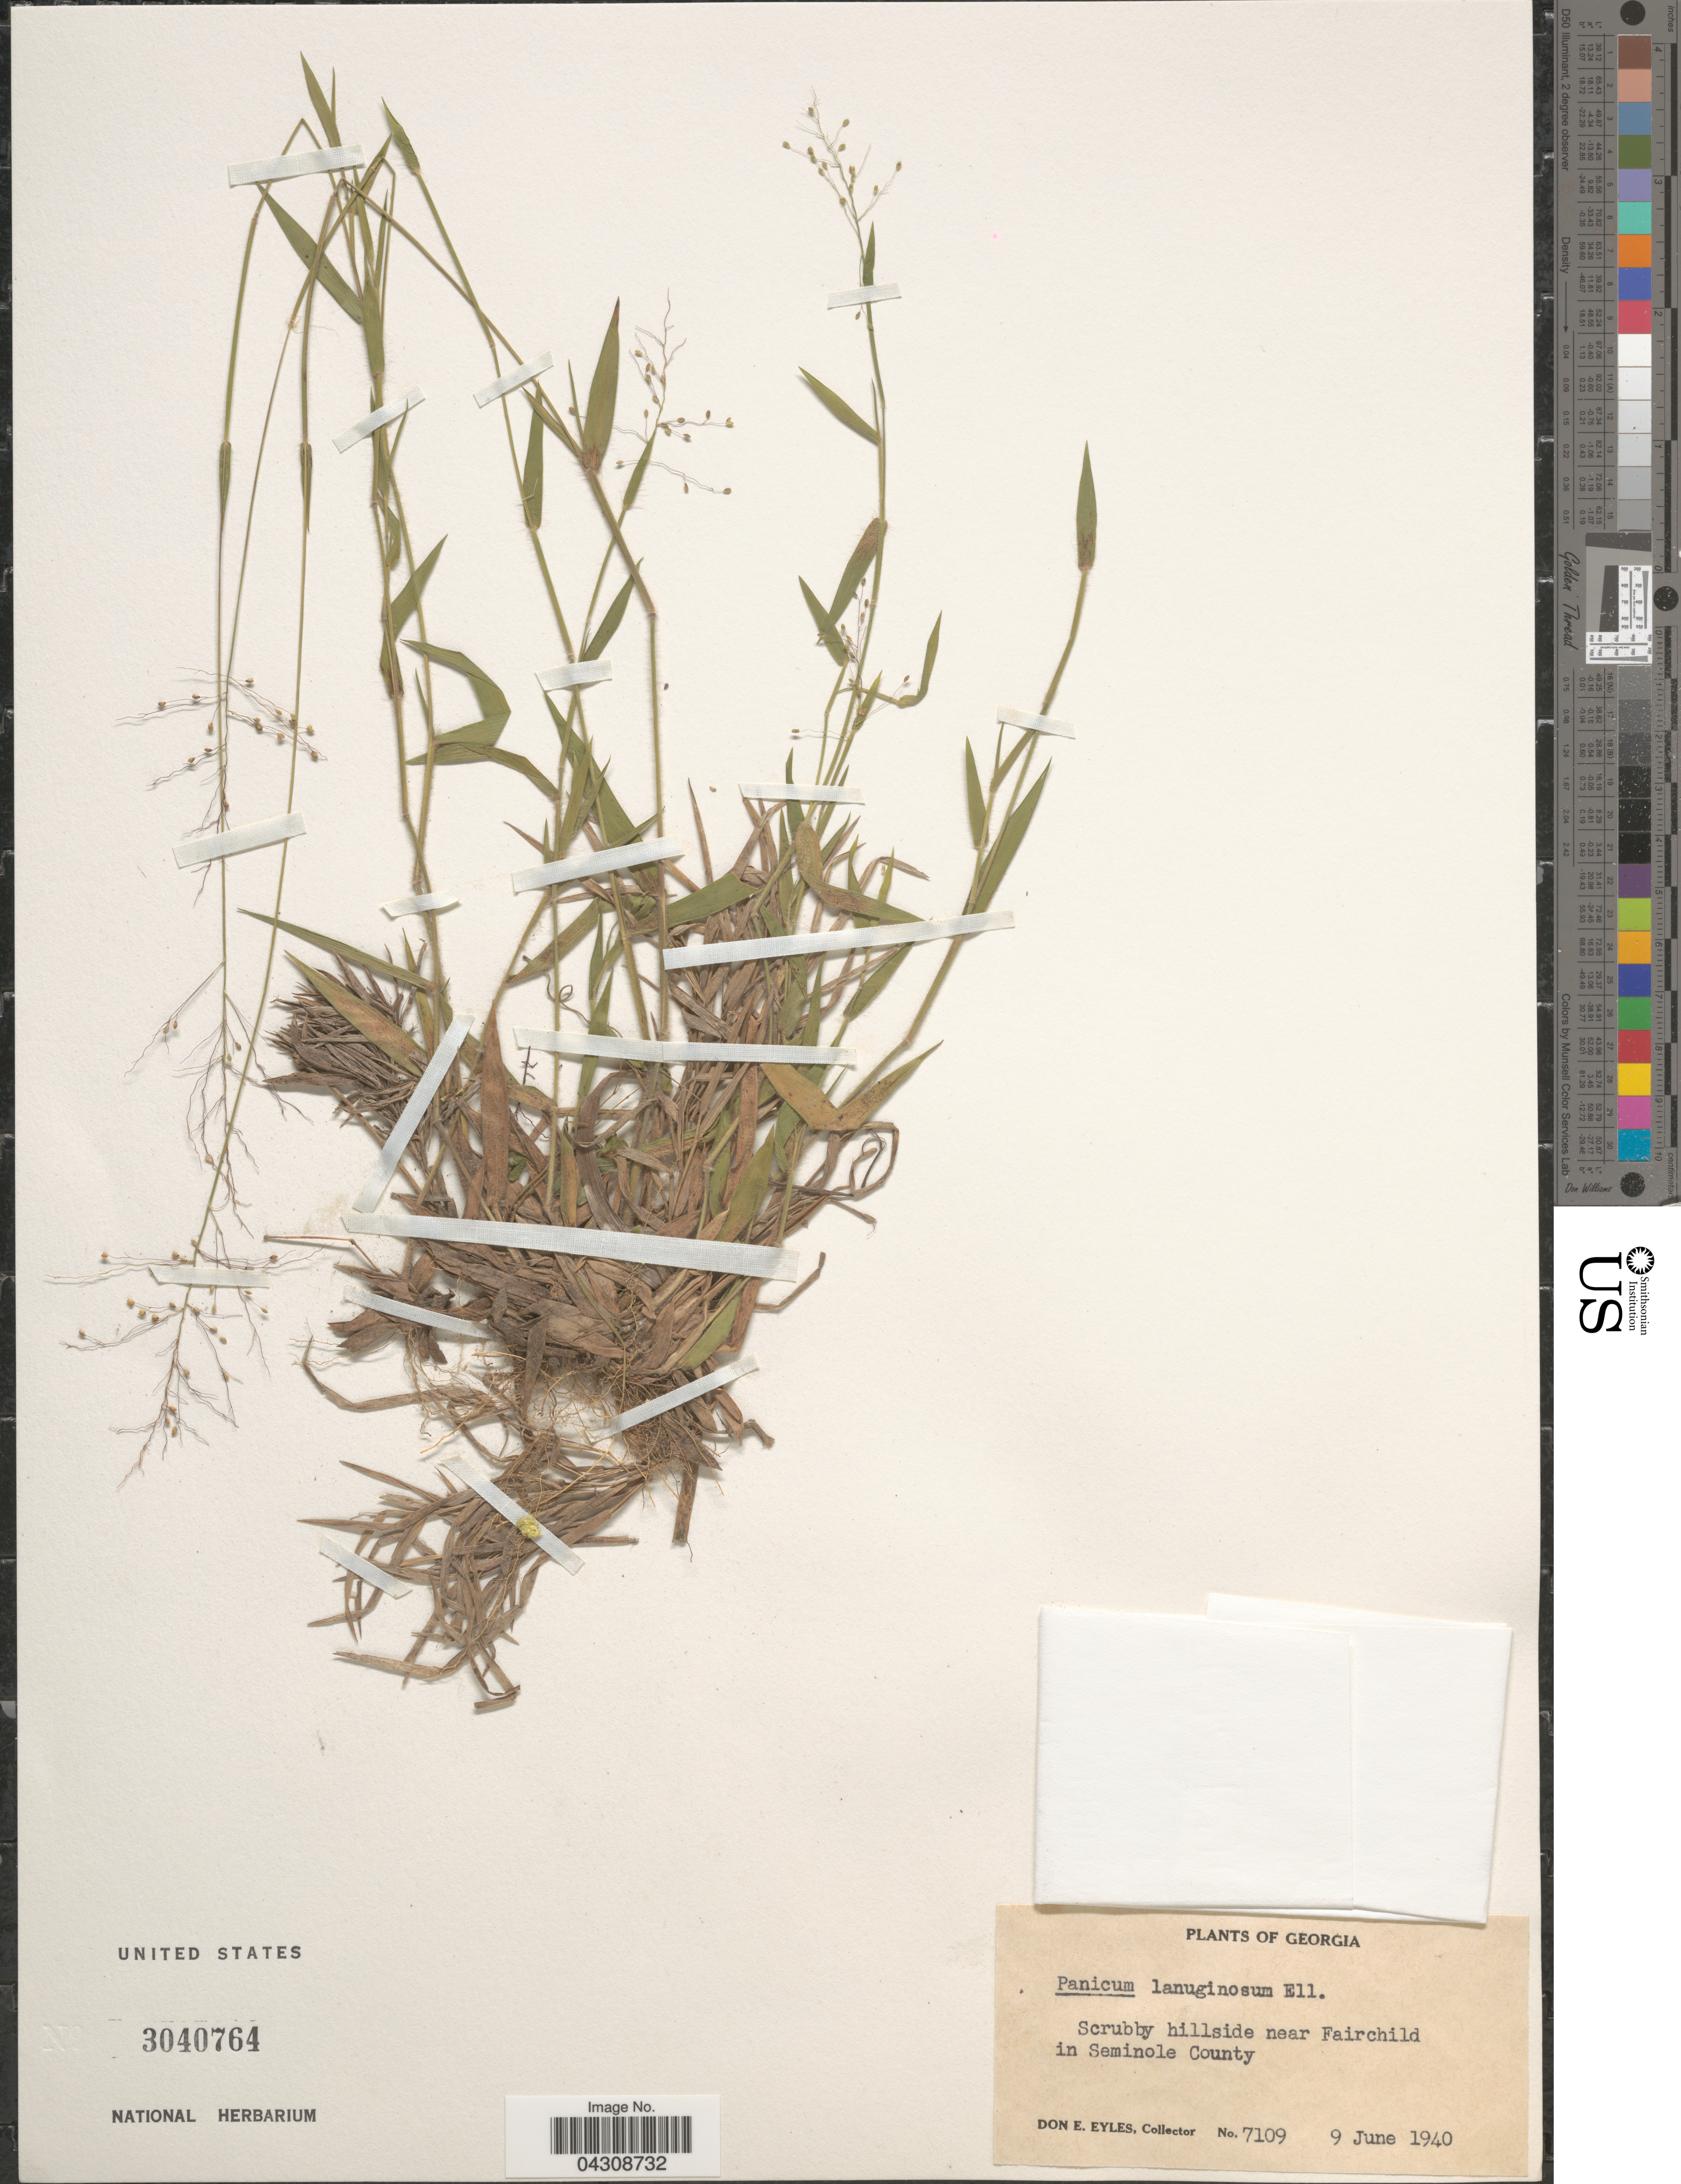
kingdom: Plantae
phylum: Tracheophyta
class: Liliopsida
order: Poales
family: Poaceae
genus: Dichanthelium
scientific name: Dichanthelium acuminatum var. acuminatum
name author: (Sw.) Gould & C.A. Clark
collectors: D. Eyles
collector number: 7109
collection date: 1940-06-09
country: United States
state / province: Georgia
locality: Scrubby hillside near Fairchild in Seminole County.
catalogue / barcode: US 3040764